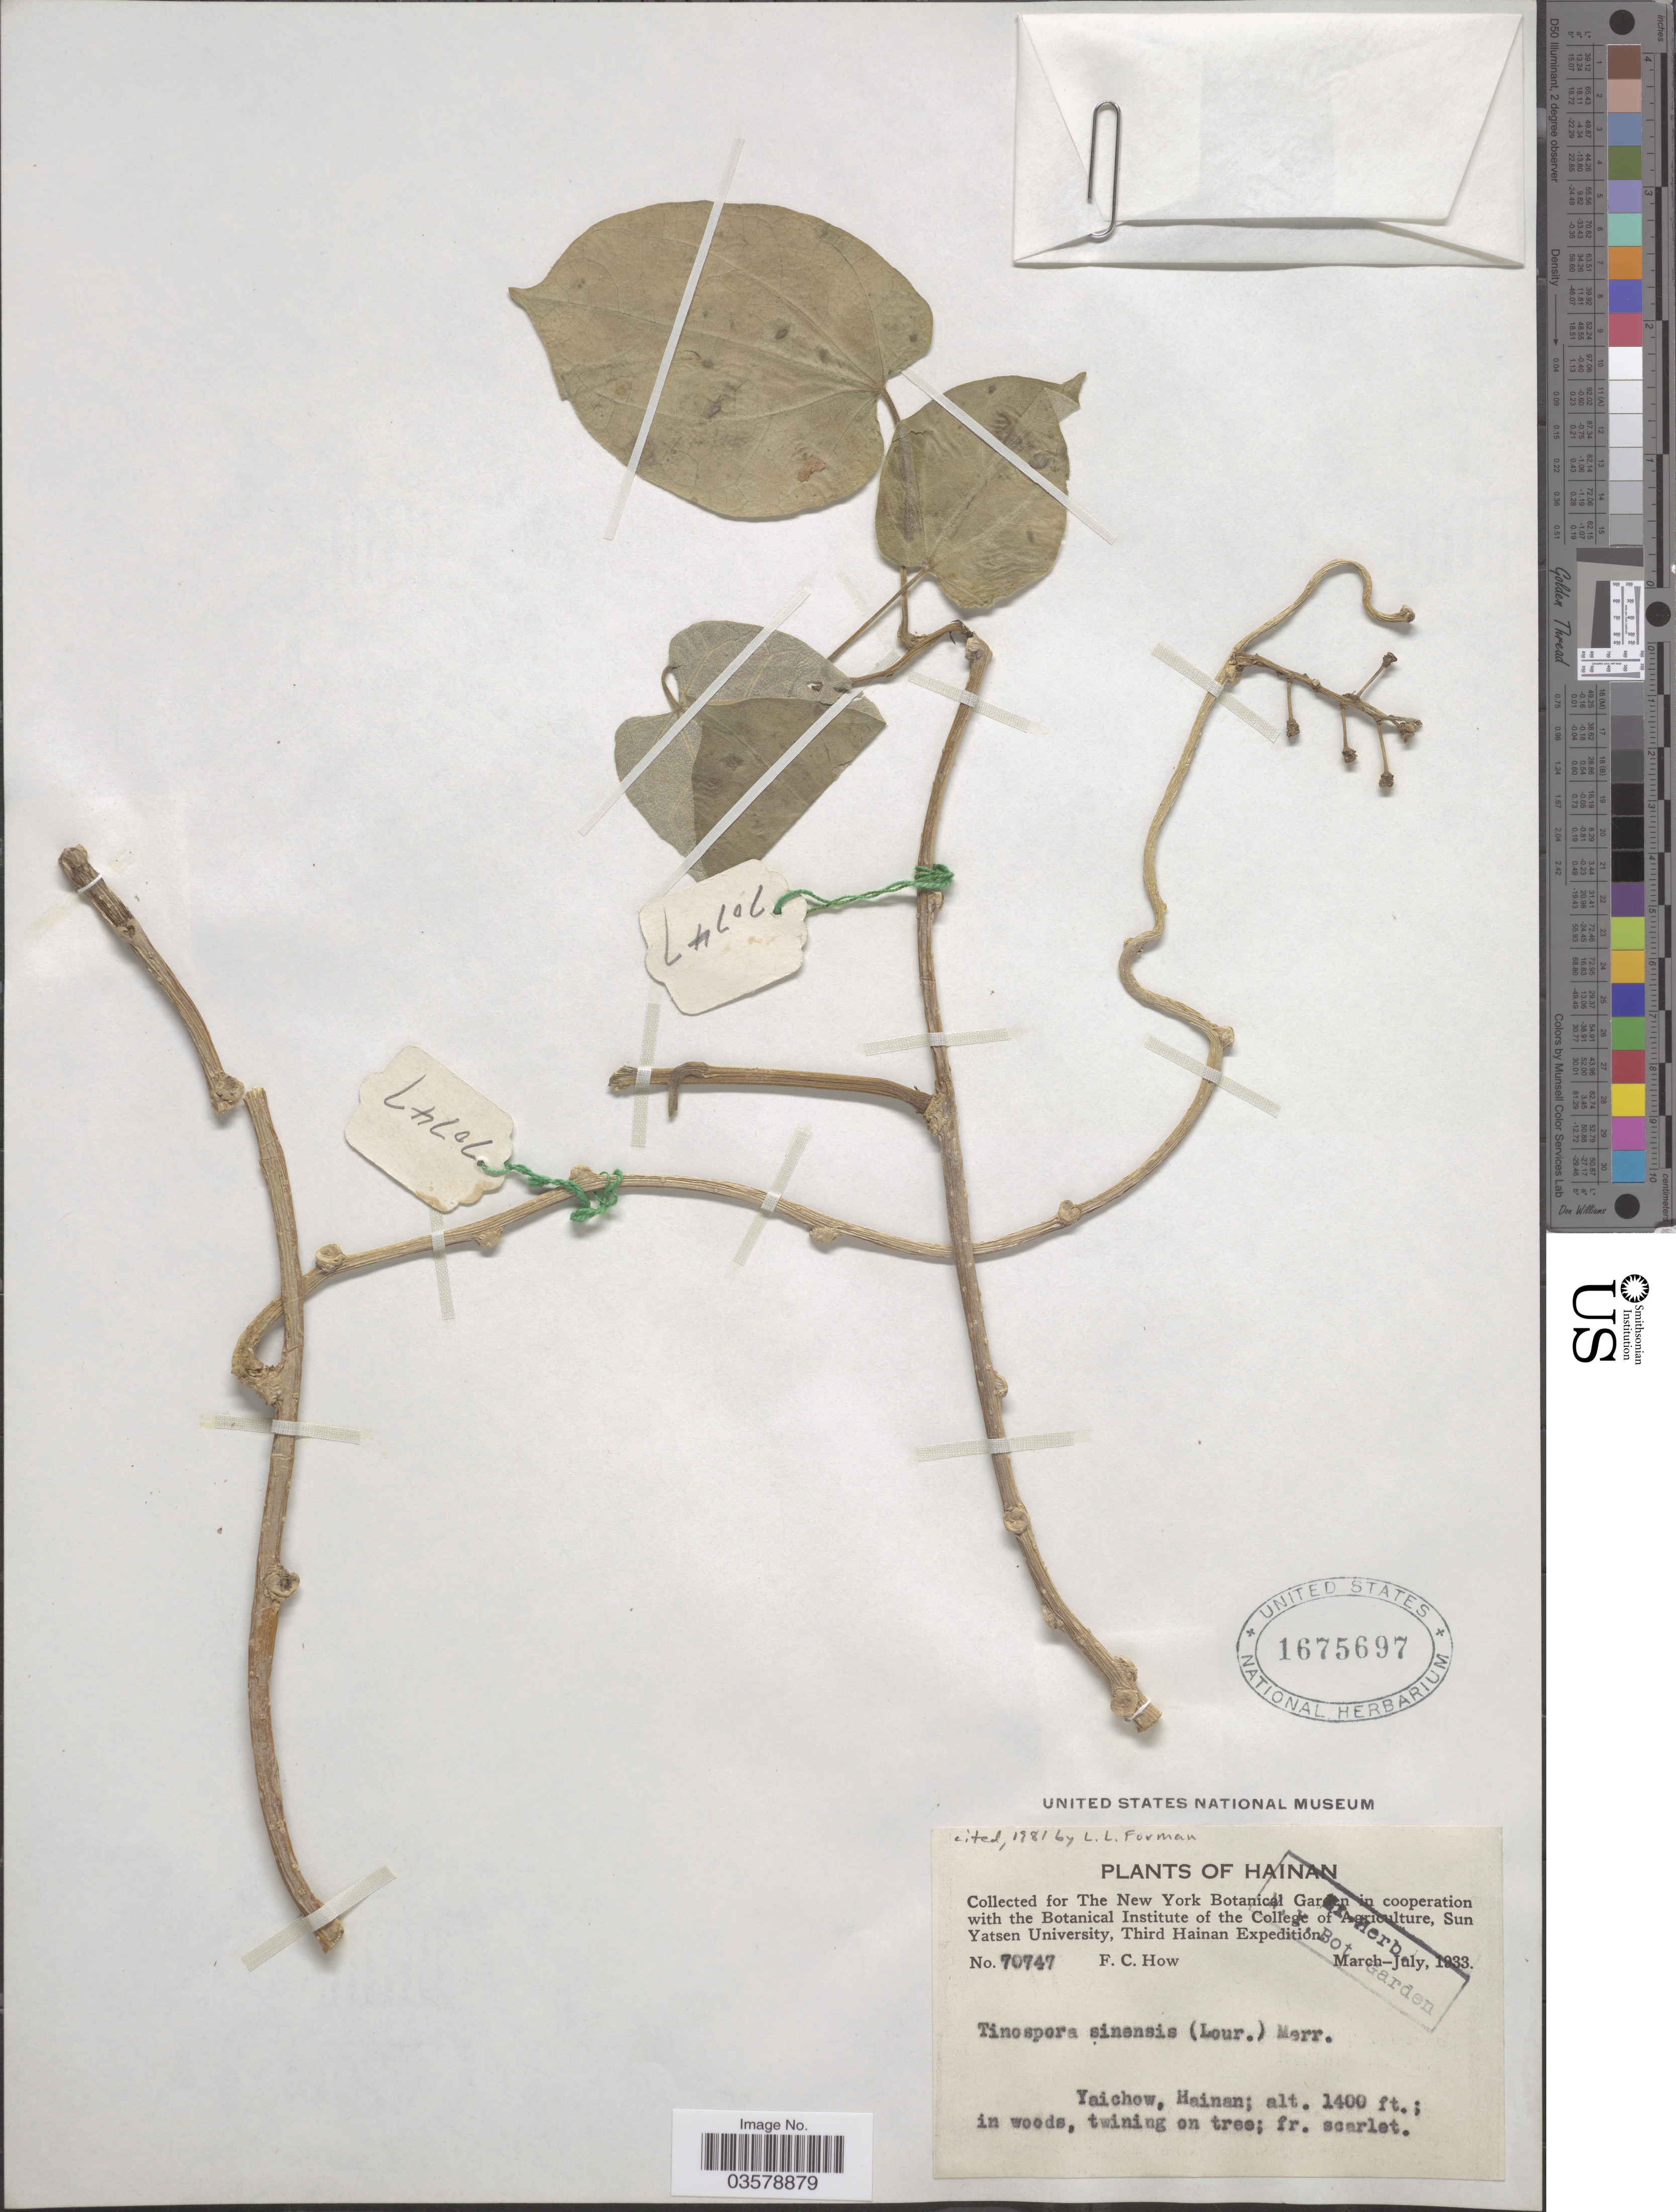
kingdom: Plantae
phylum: Tracheophyta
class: Magnoliopsida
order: Ranunculales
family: Menispermaceae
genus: Tinospora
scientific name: Tinospora sinensis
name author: (Lour.) Merr.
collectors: F. C. How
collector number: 70747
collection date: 1933-03/1933-07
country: China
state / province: Hainan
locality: Yaichow.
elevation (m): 427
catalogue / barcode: US 1675697